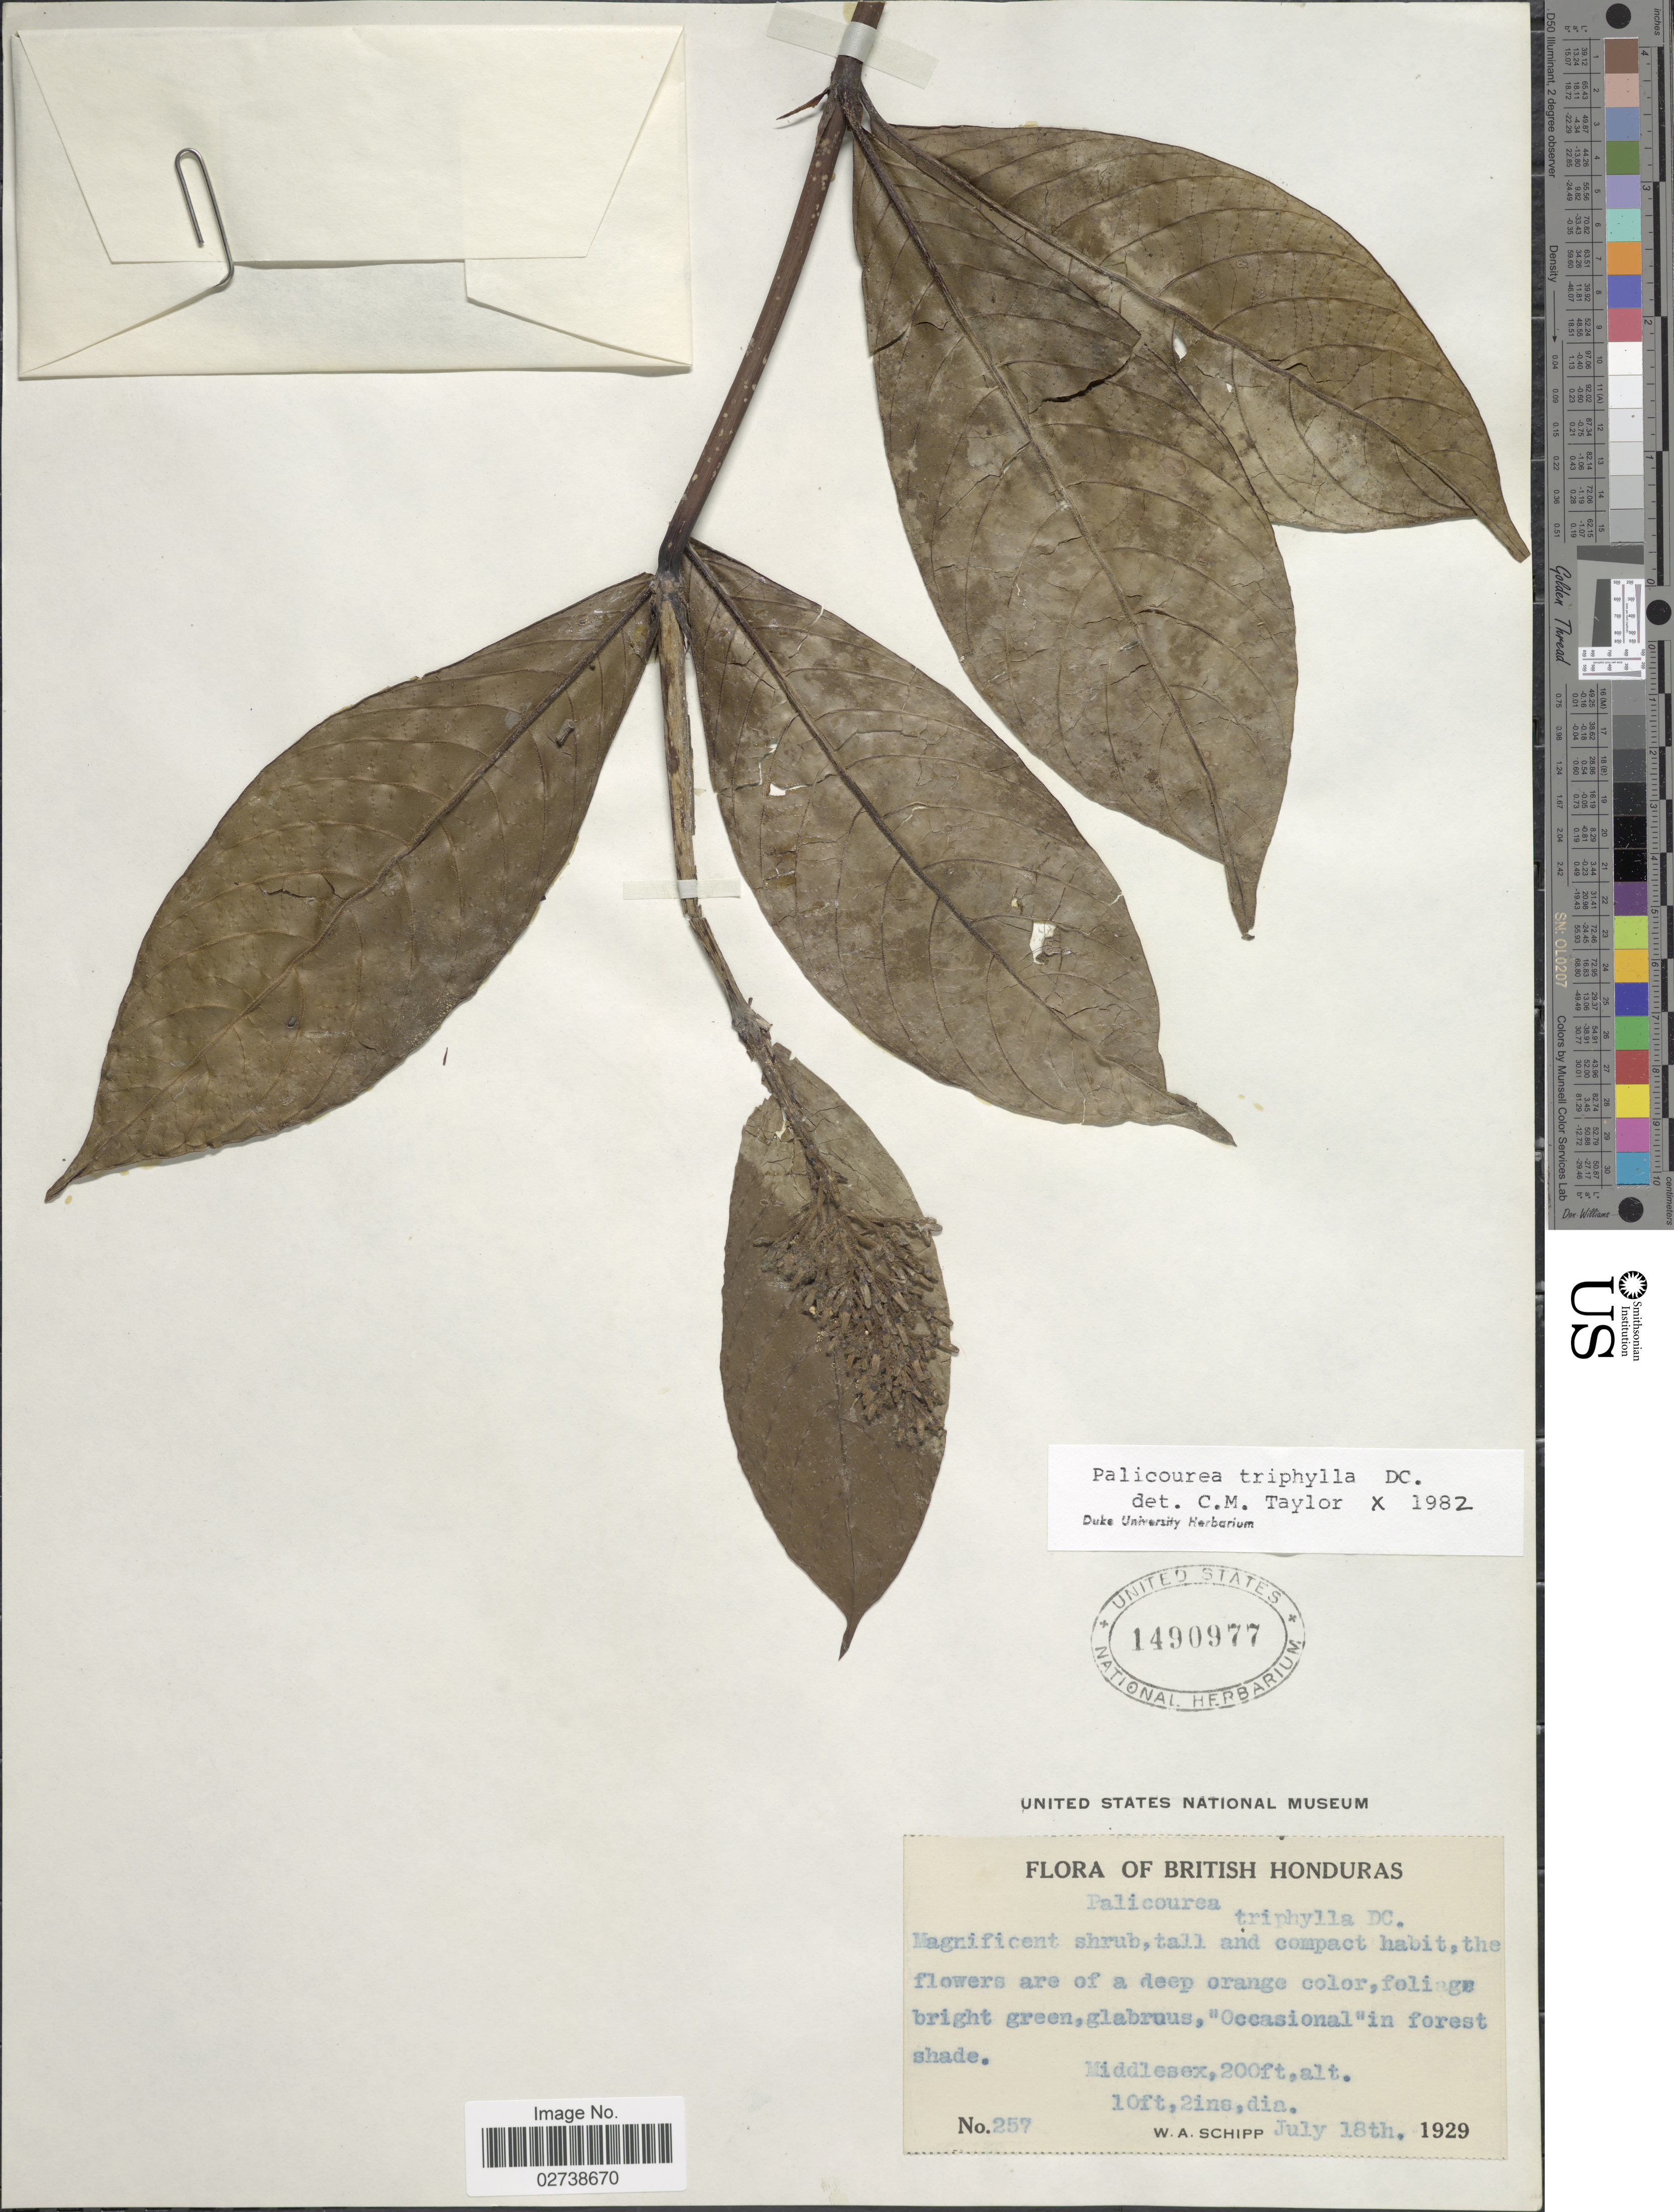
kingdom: Plantae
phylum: Tracheophyta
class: Magnoliopsida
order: Gentianales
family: Rubiaceae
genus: Palicourea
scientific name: Palicourea triphylla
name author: DC.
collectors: W. Schipp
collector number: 257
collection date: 1929-07-18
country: Belize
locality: British Honduras, Middlesex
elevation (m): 61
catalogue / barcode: US 1490977